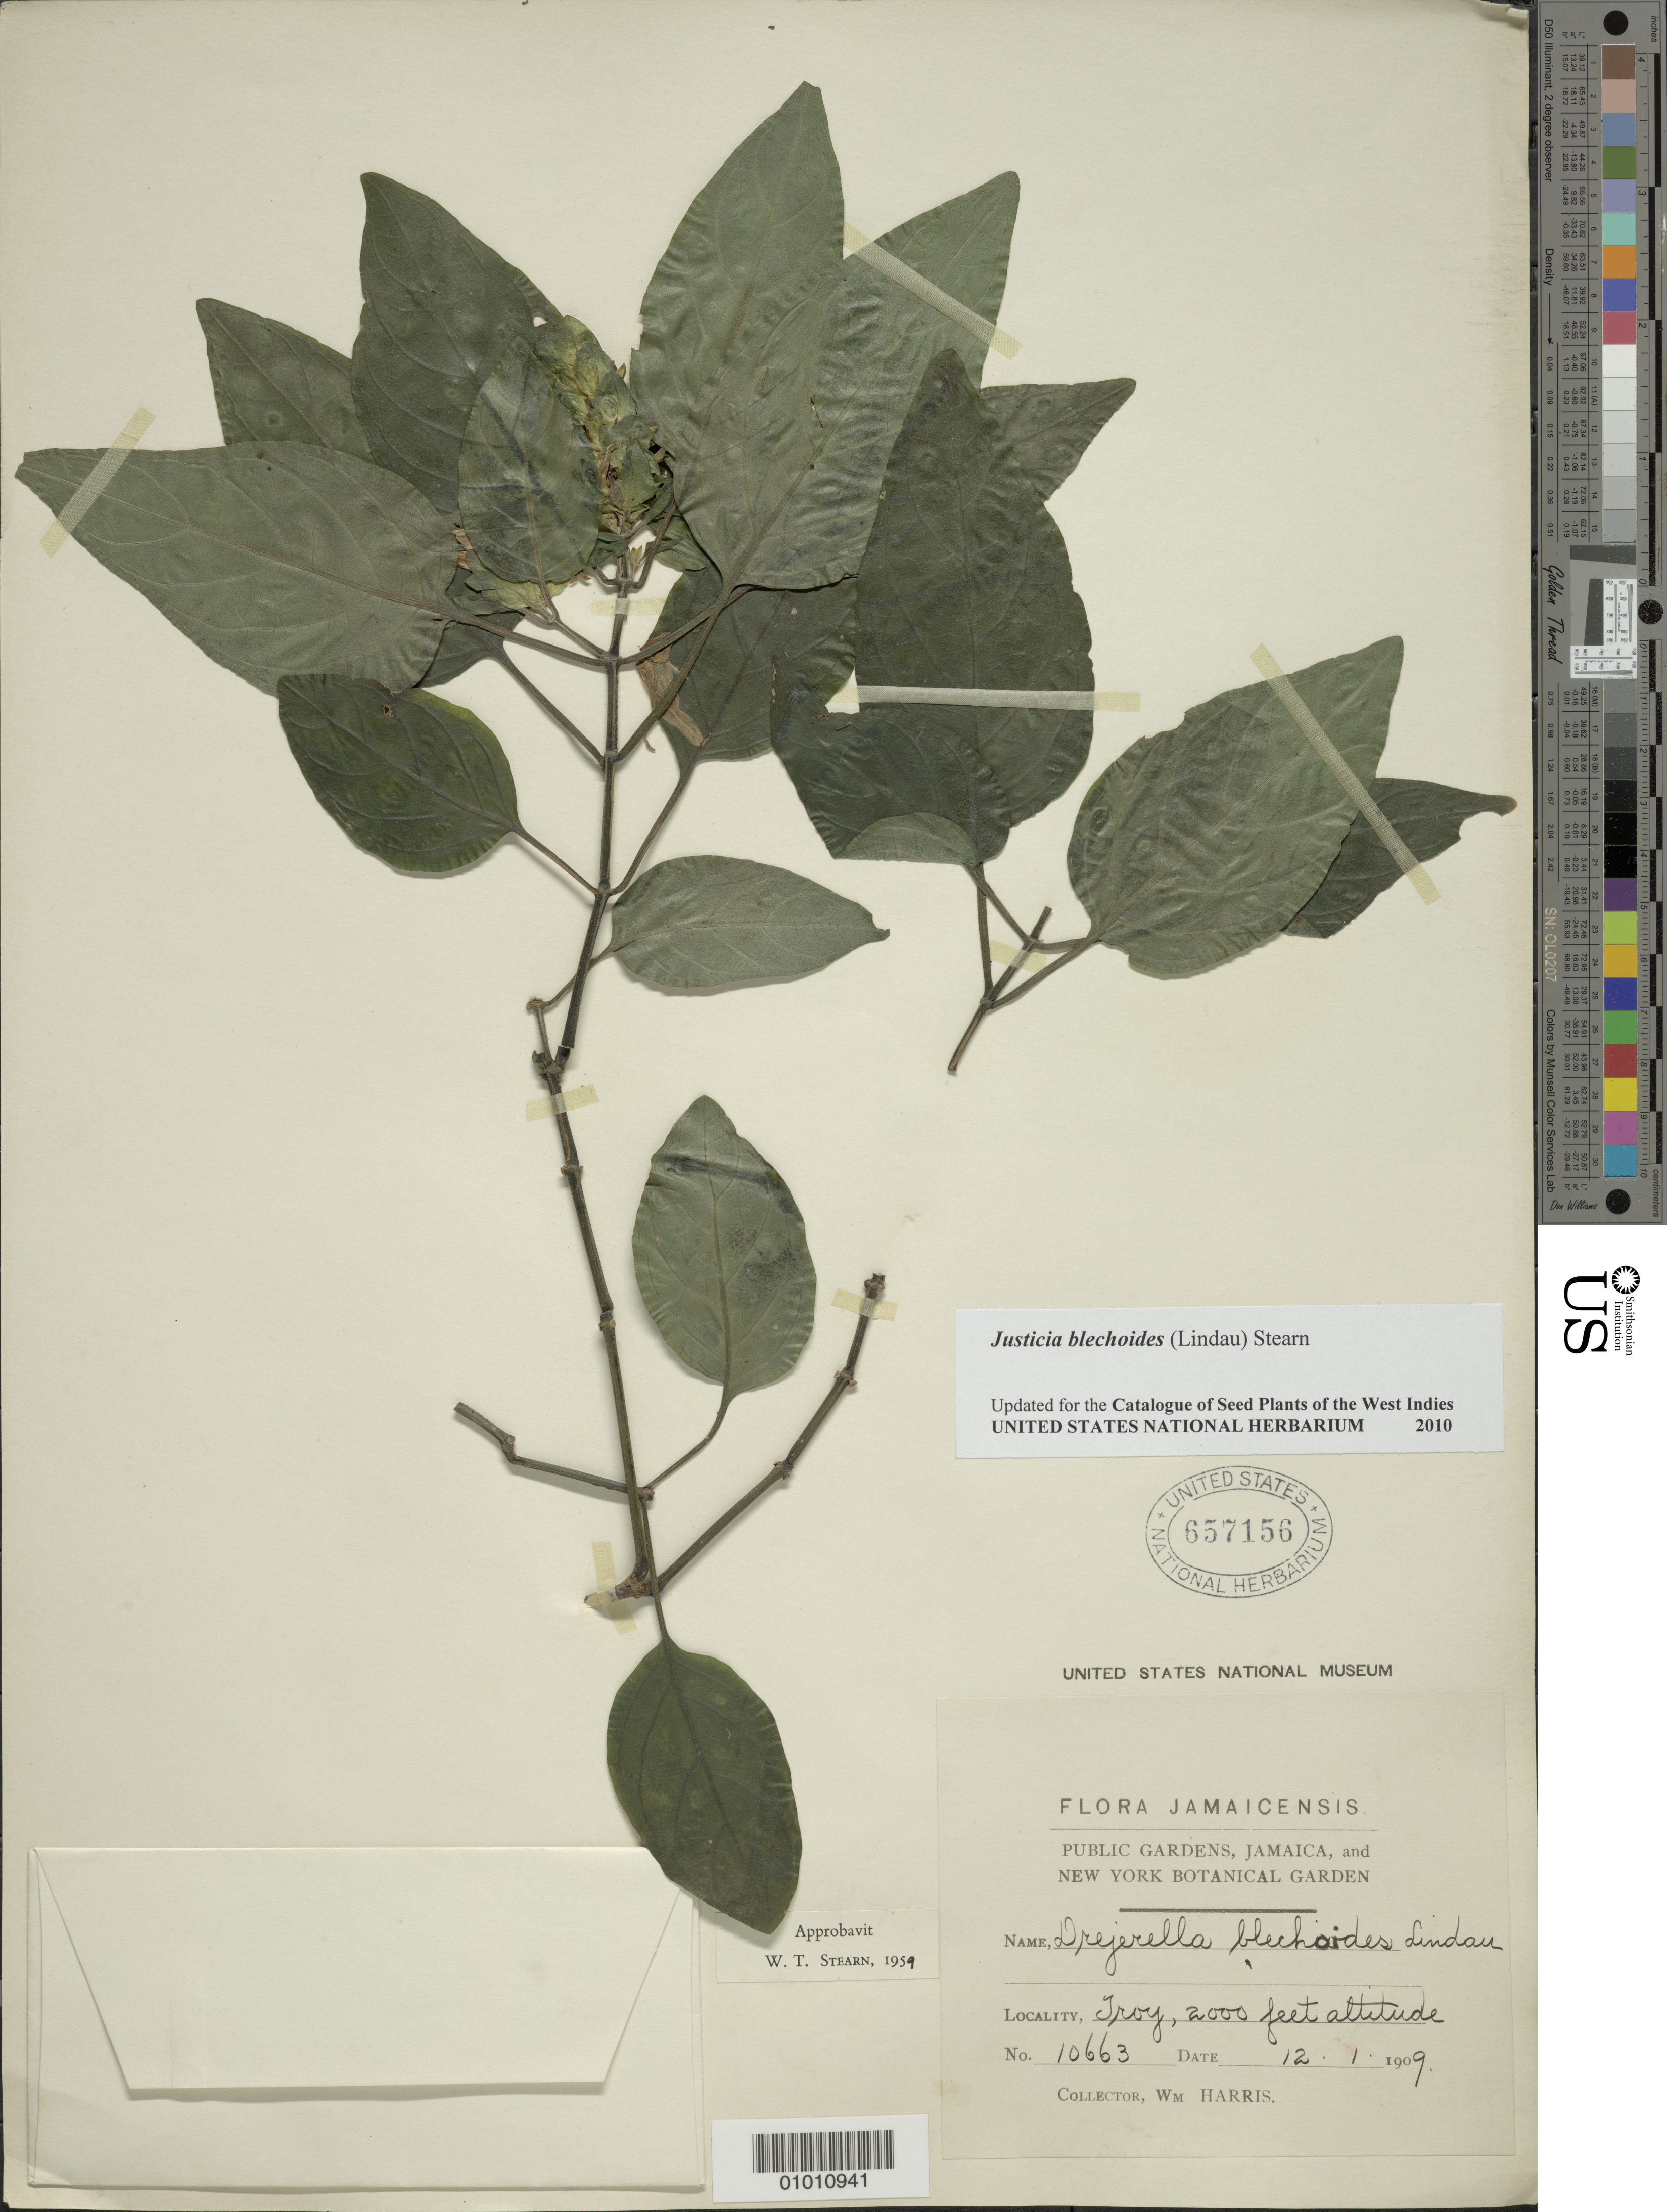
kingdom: Plantae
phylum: Tracheophyta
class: Magnoliopsida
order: Lamiales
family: Acanthaceae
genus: Justicia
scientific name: Justicia blechoides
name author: (Lindau) Stearn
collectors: W. Harris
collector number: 10663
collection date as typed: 12 Jan 1909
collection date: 1909-01-12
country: Jamaica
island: Jamaica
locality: Troy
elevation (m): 610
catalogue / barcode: US 657156